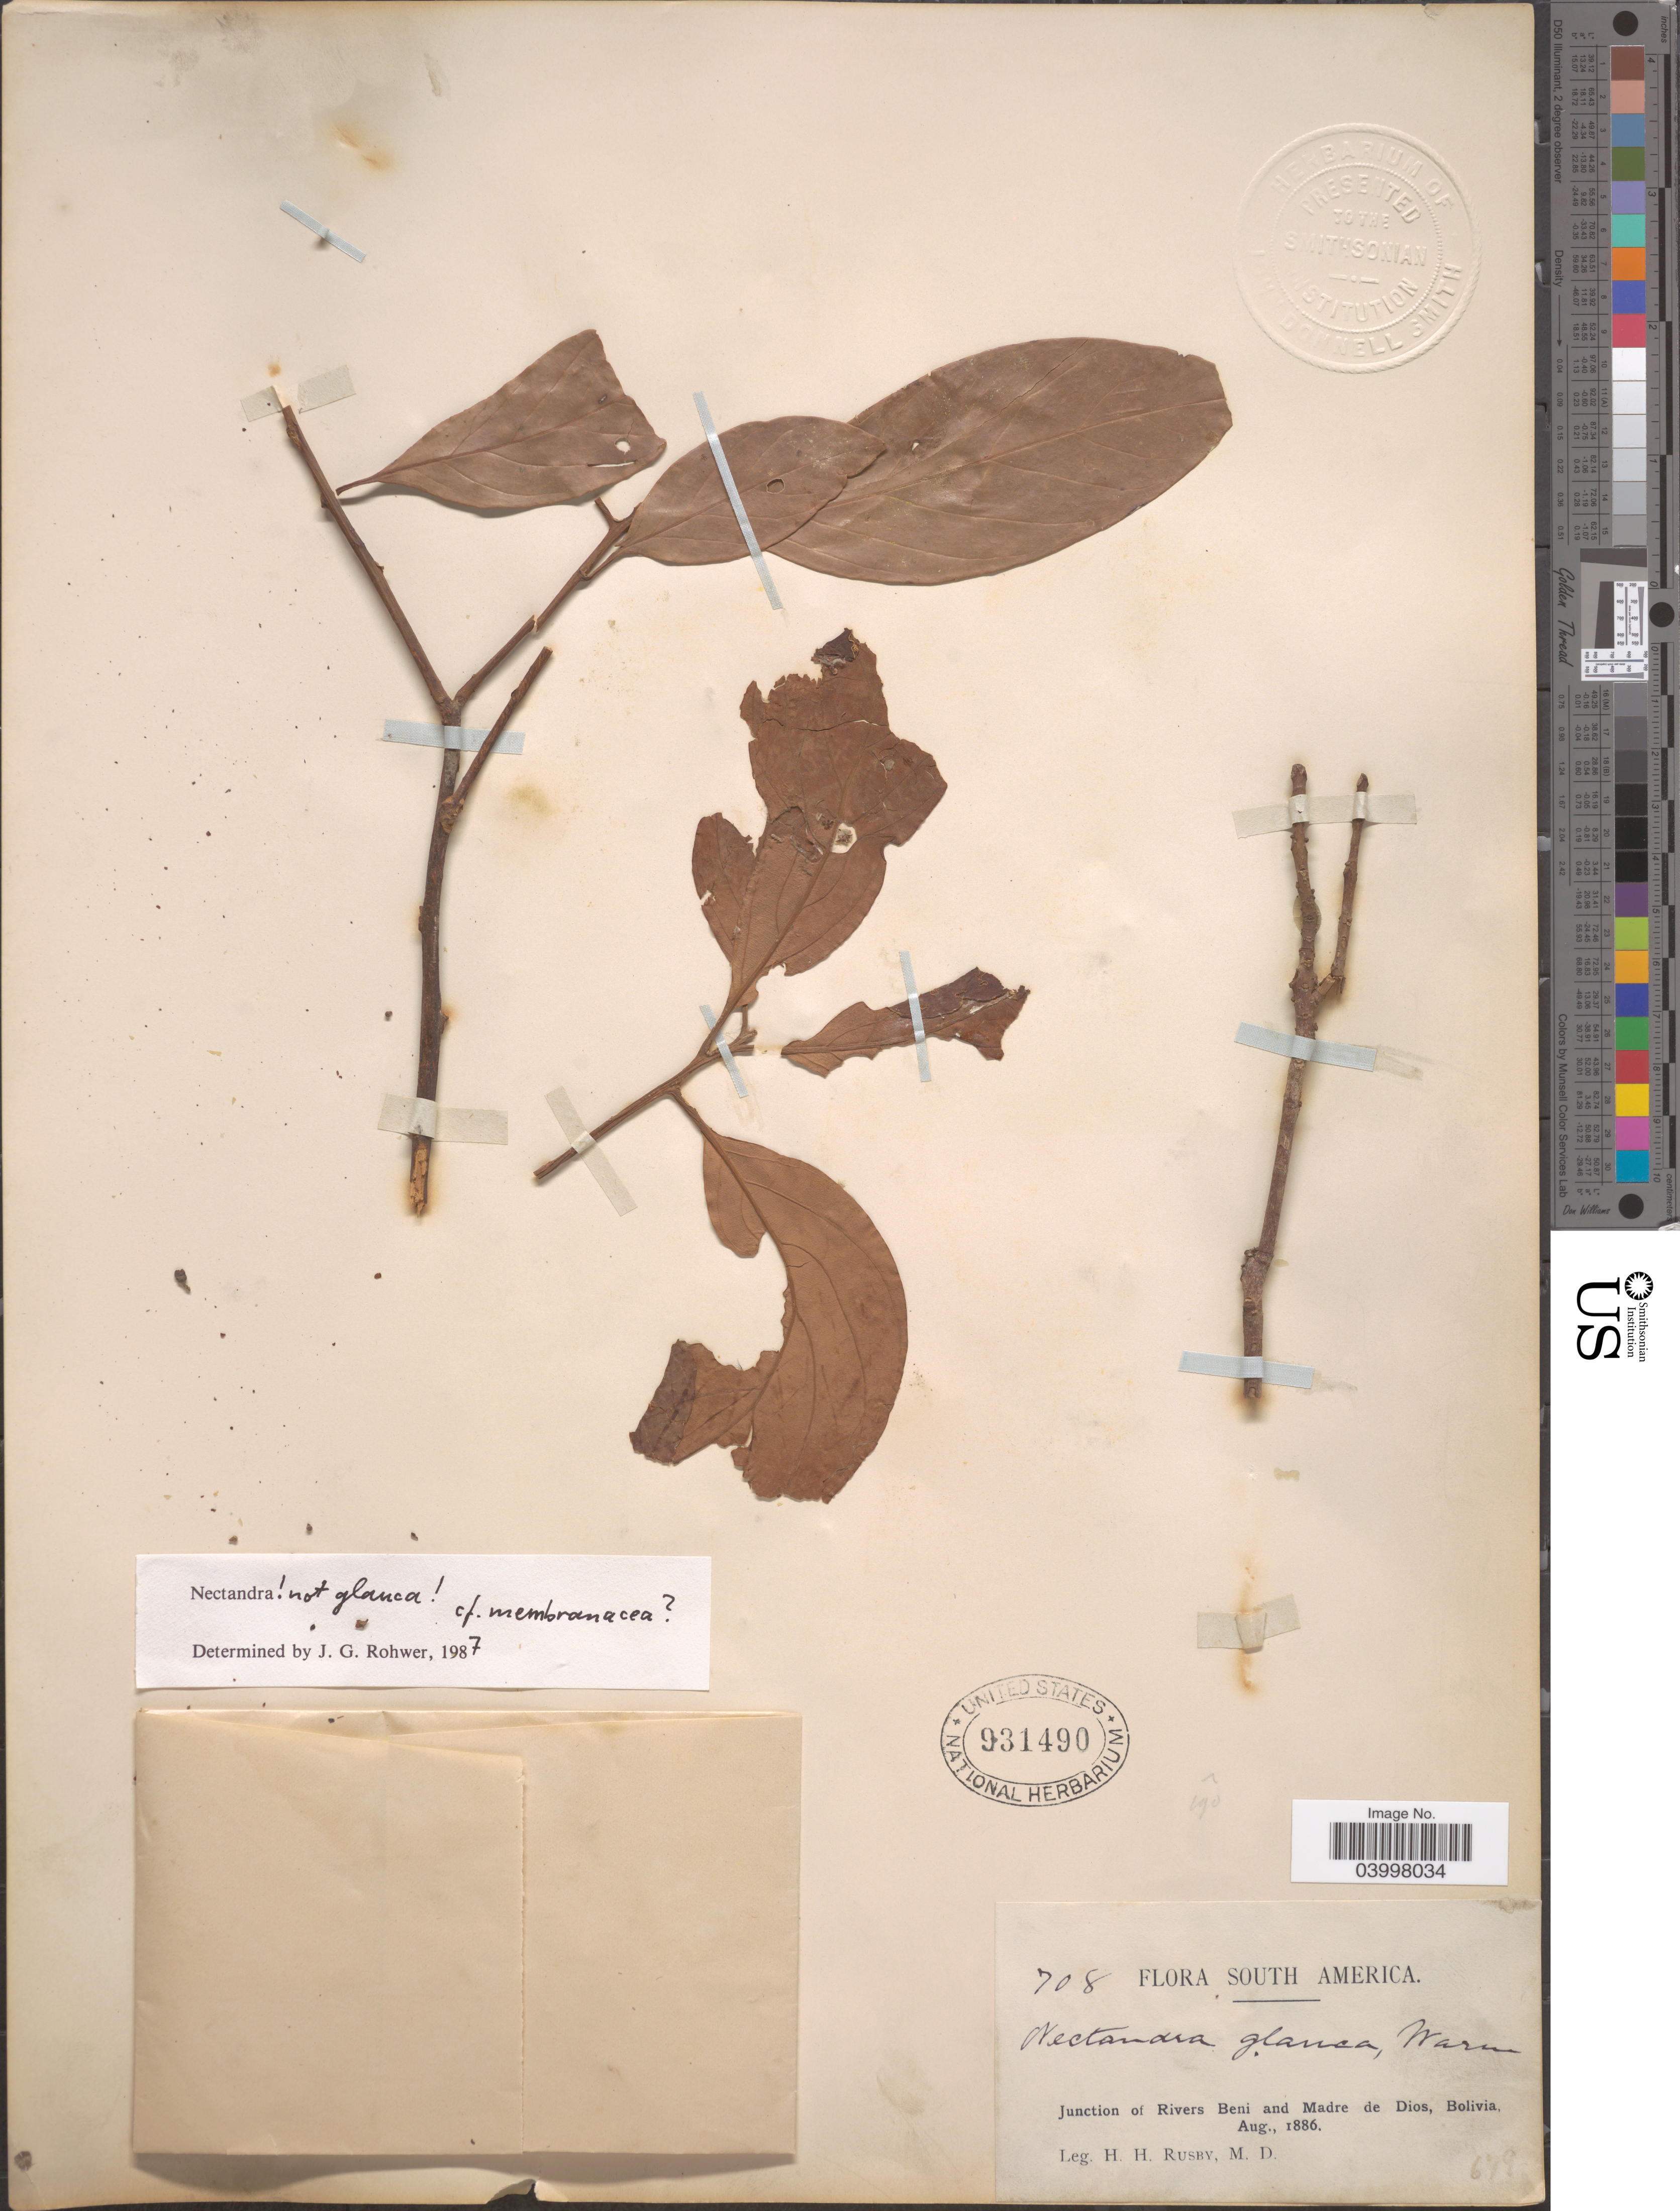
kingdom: Plantae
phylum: Tracheophyta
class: Magnoliopsida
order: Laurales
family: Lauraceae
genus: Nectandra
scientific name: Nectandra membranacea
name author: (Sw.) Griseb.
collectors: H. H. Rusby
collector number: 708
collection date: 1886-08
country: Bolivia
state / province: Beni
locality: Junction of Rivers Beni and Madre de Dios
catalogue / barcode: US 931490